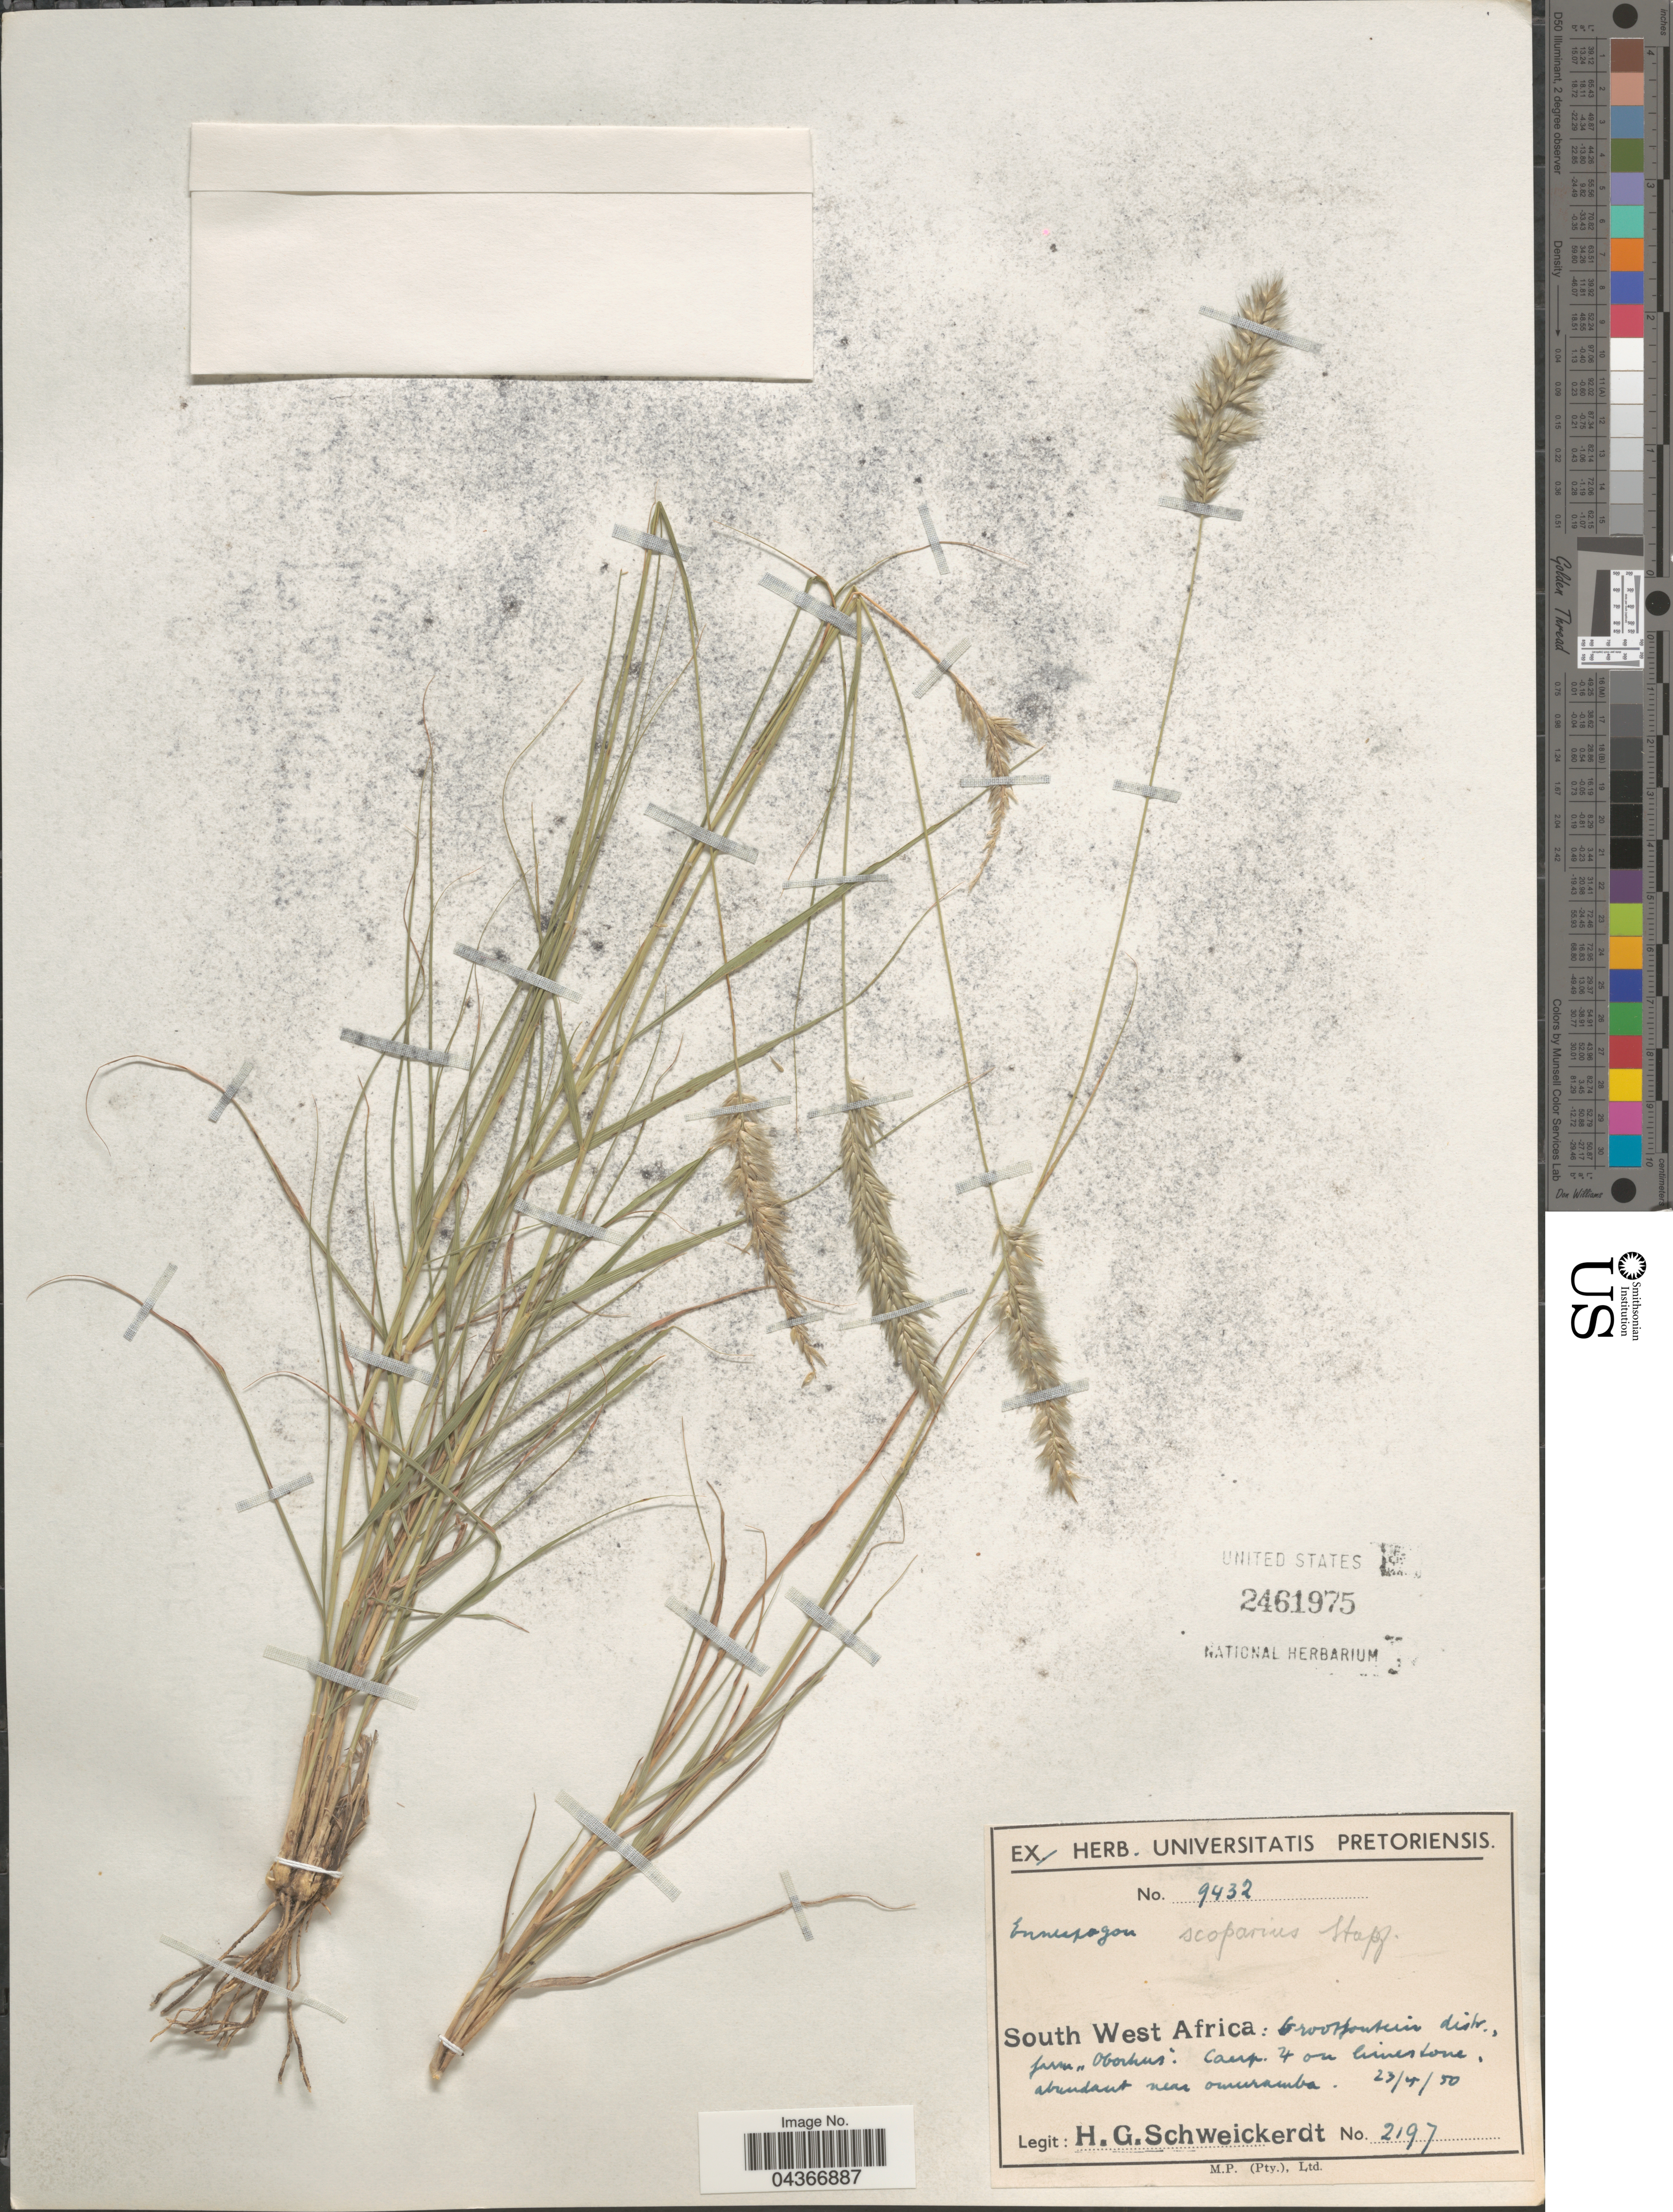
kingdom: Plantae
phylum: Tracheophyta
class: Liliopsida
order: Poales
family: Poaceae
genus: Enneapogon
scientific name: Enneapogon scoparius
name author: Stapf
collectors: H. Schweickerdt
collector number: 2197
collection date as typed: Transcribed d/m/y: 23/4/50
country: Namibia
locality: South West Africa: Grootfontein distr., farm "Obochus". Camp. 4.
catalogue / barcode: US 2461975